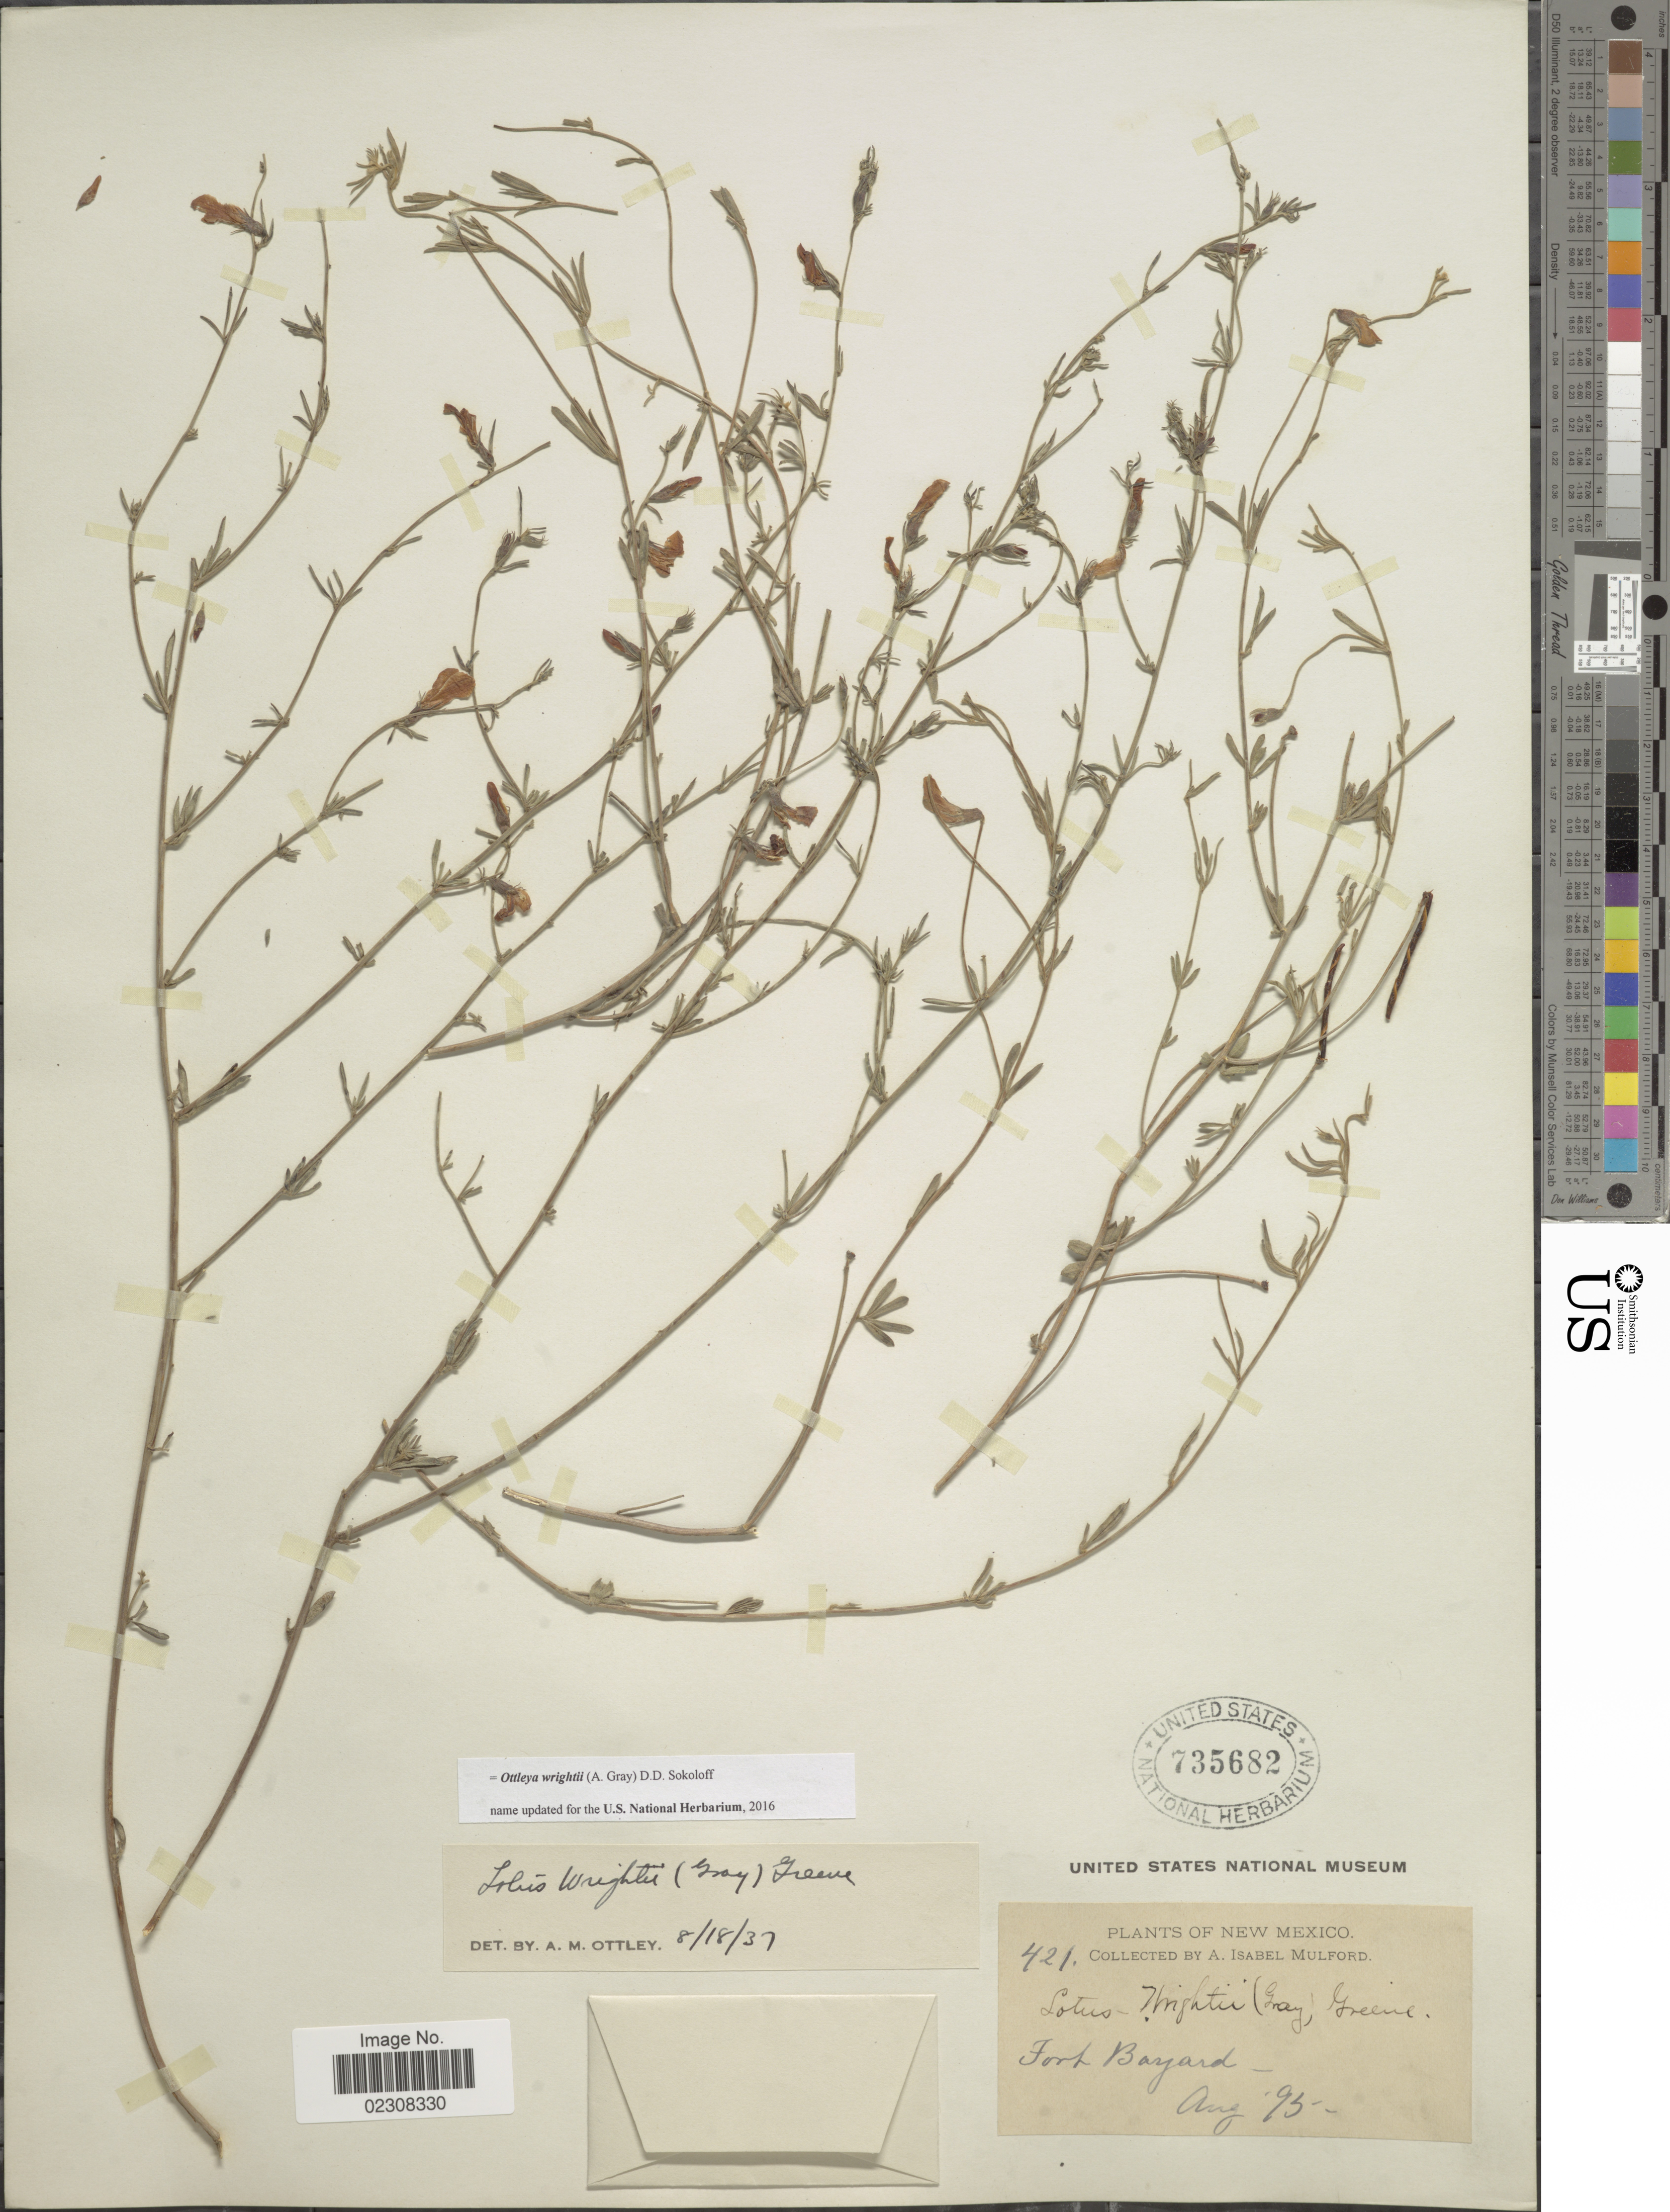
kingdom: Plantae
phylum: Tracheophyta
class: Magnoliopsida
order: Fabales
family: Fabaceae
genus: Ottleya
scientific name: Ottleya wrightii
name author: (A. Gray) D.D. Sokoloff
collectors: A. Mulford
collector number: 421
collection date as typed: Transcribed d/m/y: /8/95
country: United States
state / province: New Mexico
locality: Fort Bayard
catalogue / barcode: US 735682